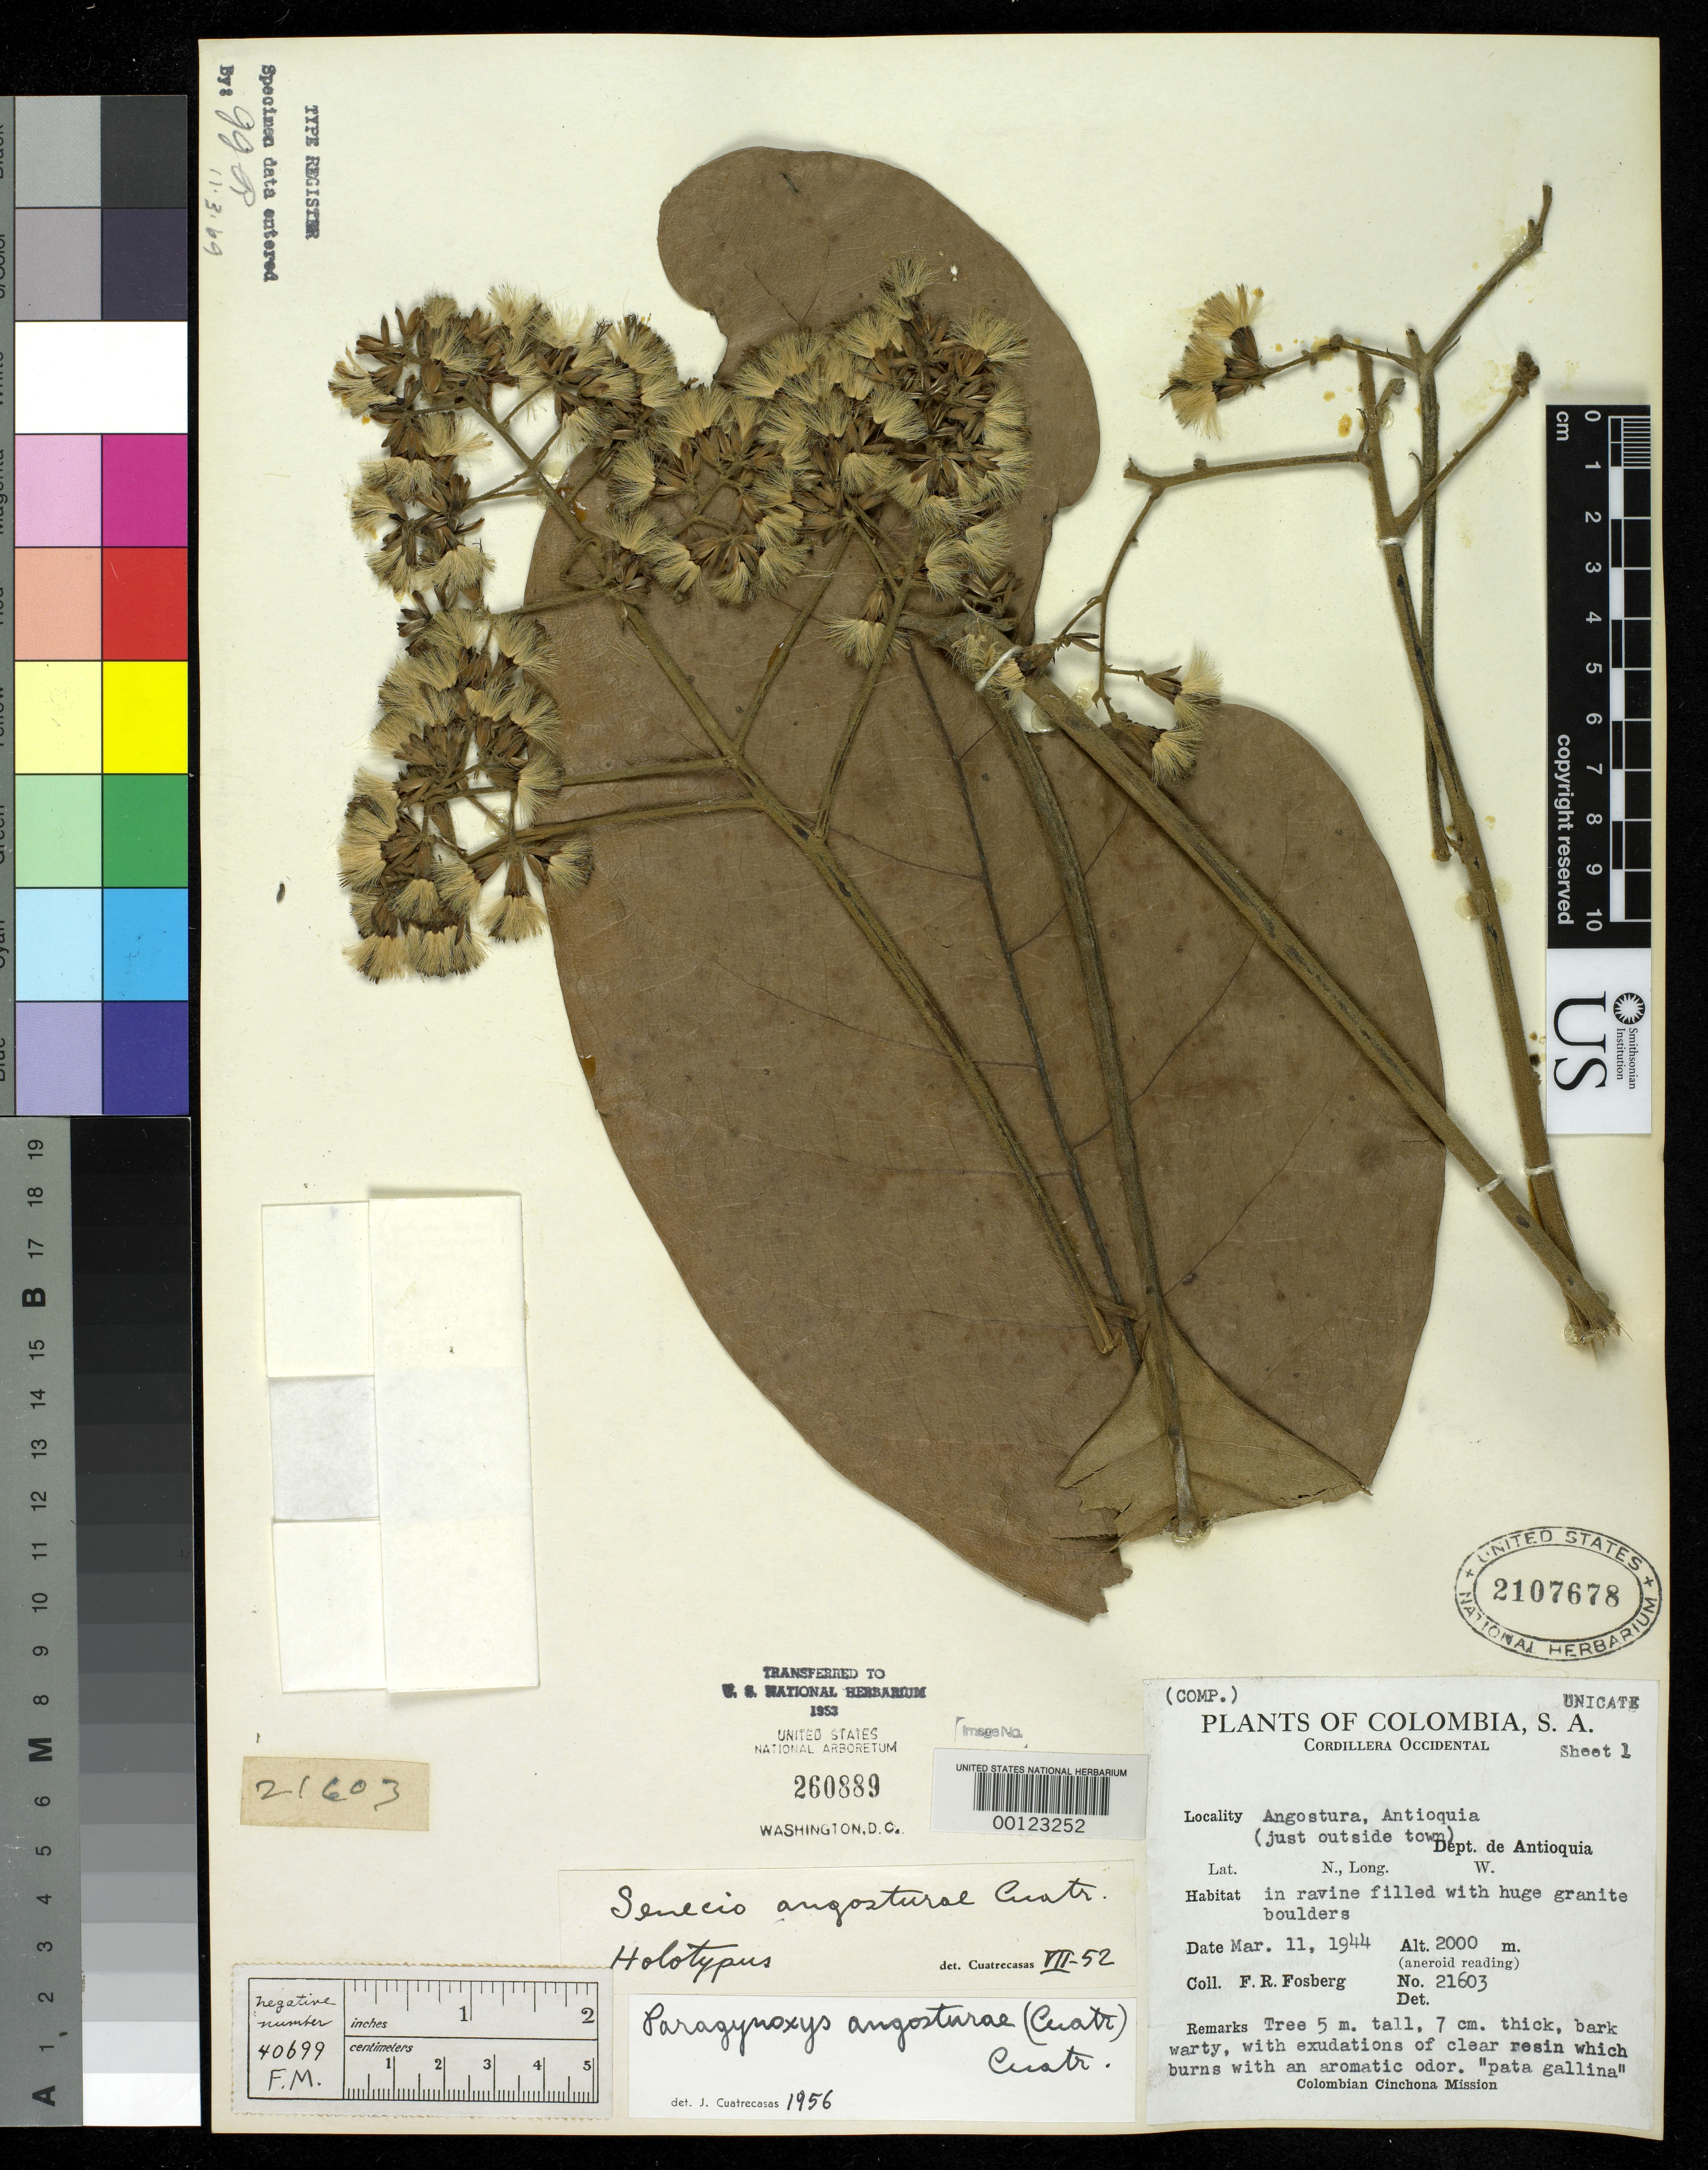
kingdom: Plantae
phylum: Tracheophyta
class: Magnoliopsida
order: Asterales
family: Asteraceae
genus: Senecio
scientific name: Senecio angosturae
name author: Cuatrec.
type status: Holotype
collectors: F. R. Fosberg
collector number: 21603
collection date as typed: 11 Mar 1944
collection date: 1944-03-11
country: Colombia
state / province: Antioquia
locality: Angostura.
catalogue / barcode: US 2107678